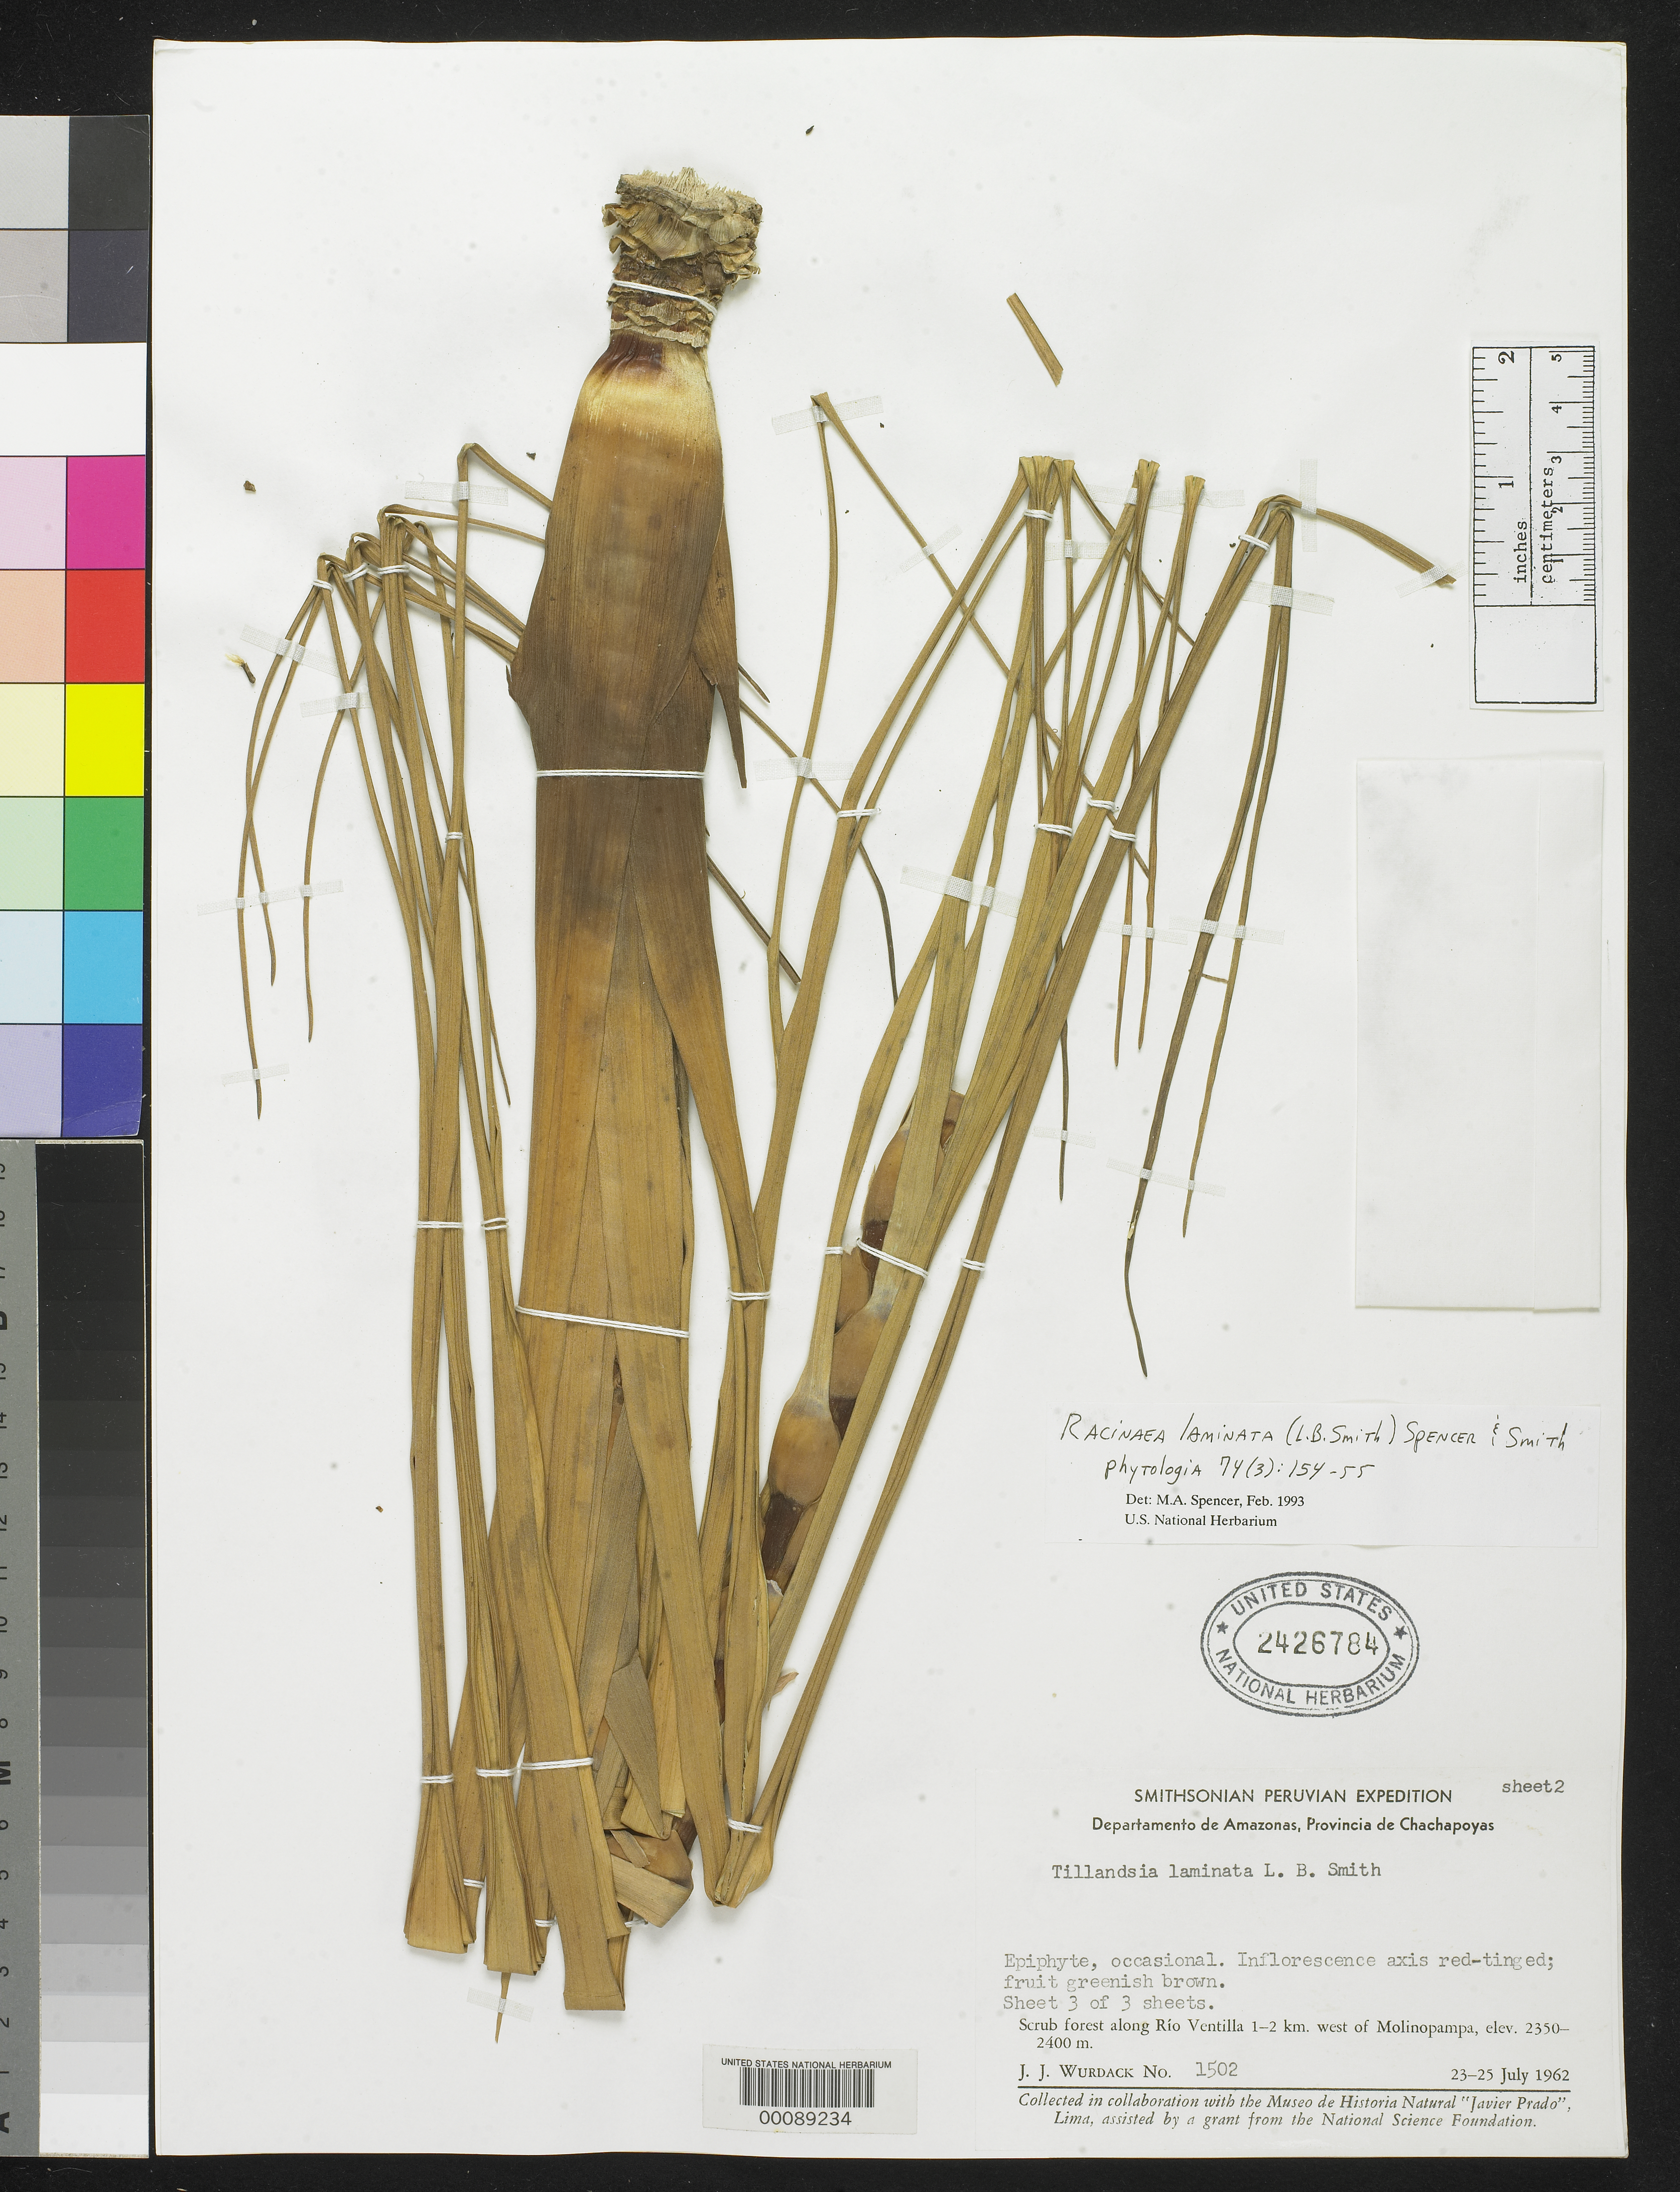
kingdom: Plantae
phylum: Tracheophyta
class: Liliopsida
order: Poales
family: Bromeliaceae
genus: Tillandsia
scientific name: Tillandsia laminata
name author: L.B. Sm.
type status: Holotype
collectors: J. J. Wurdack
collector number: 1502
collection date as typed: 23 Jul 1962 to 25 Jul 1962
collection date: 1962-07-23/1962-07-25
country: Peru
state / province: Amazonas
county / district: Chachapoyas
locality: along Río Ventilla, 1 - 2 km W of Molinopampa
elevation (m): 2350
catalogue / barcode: US 2426784